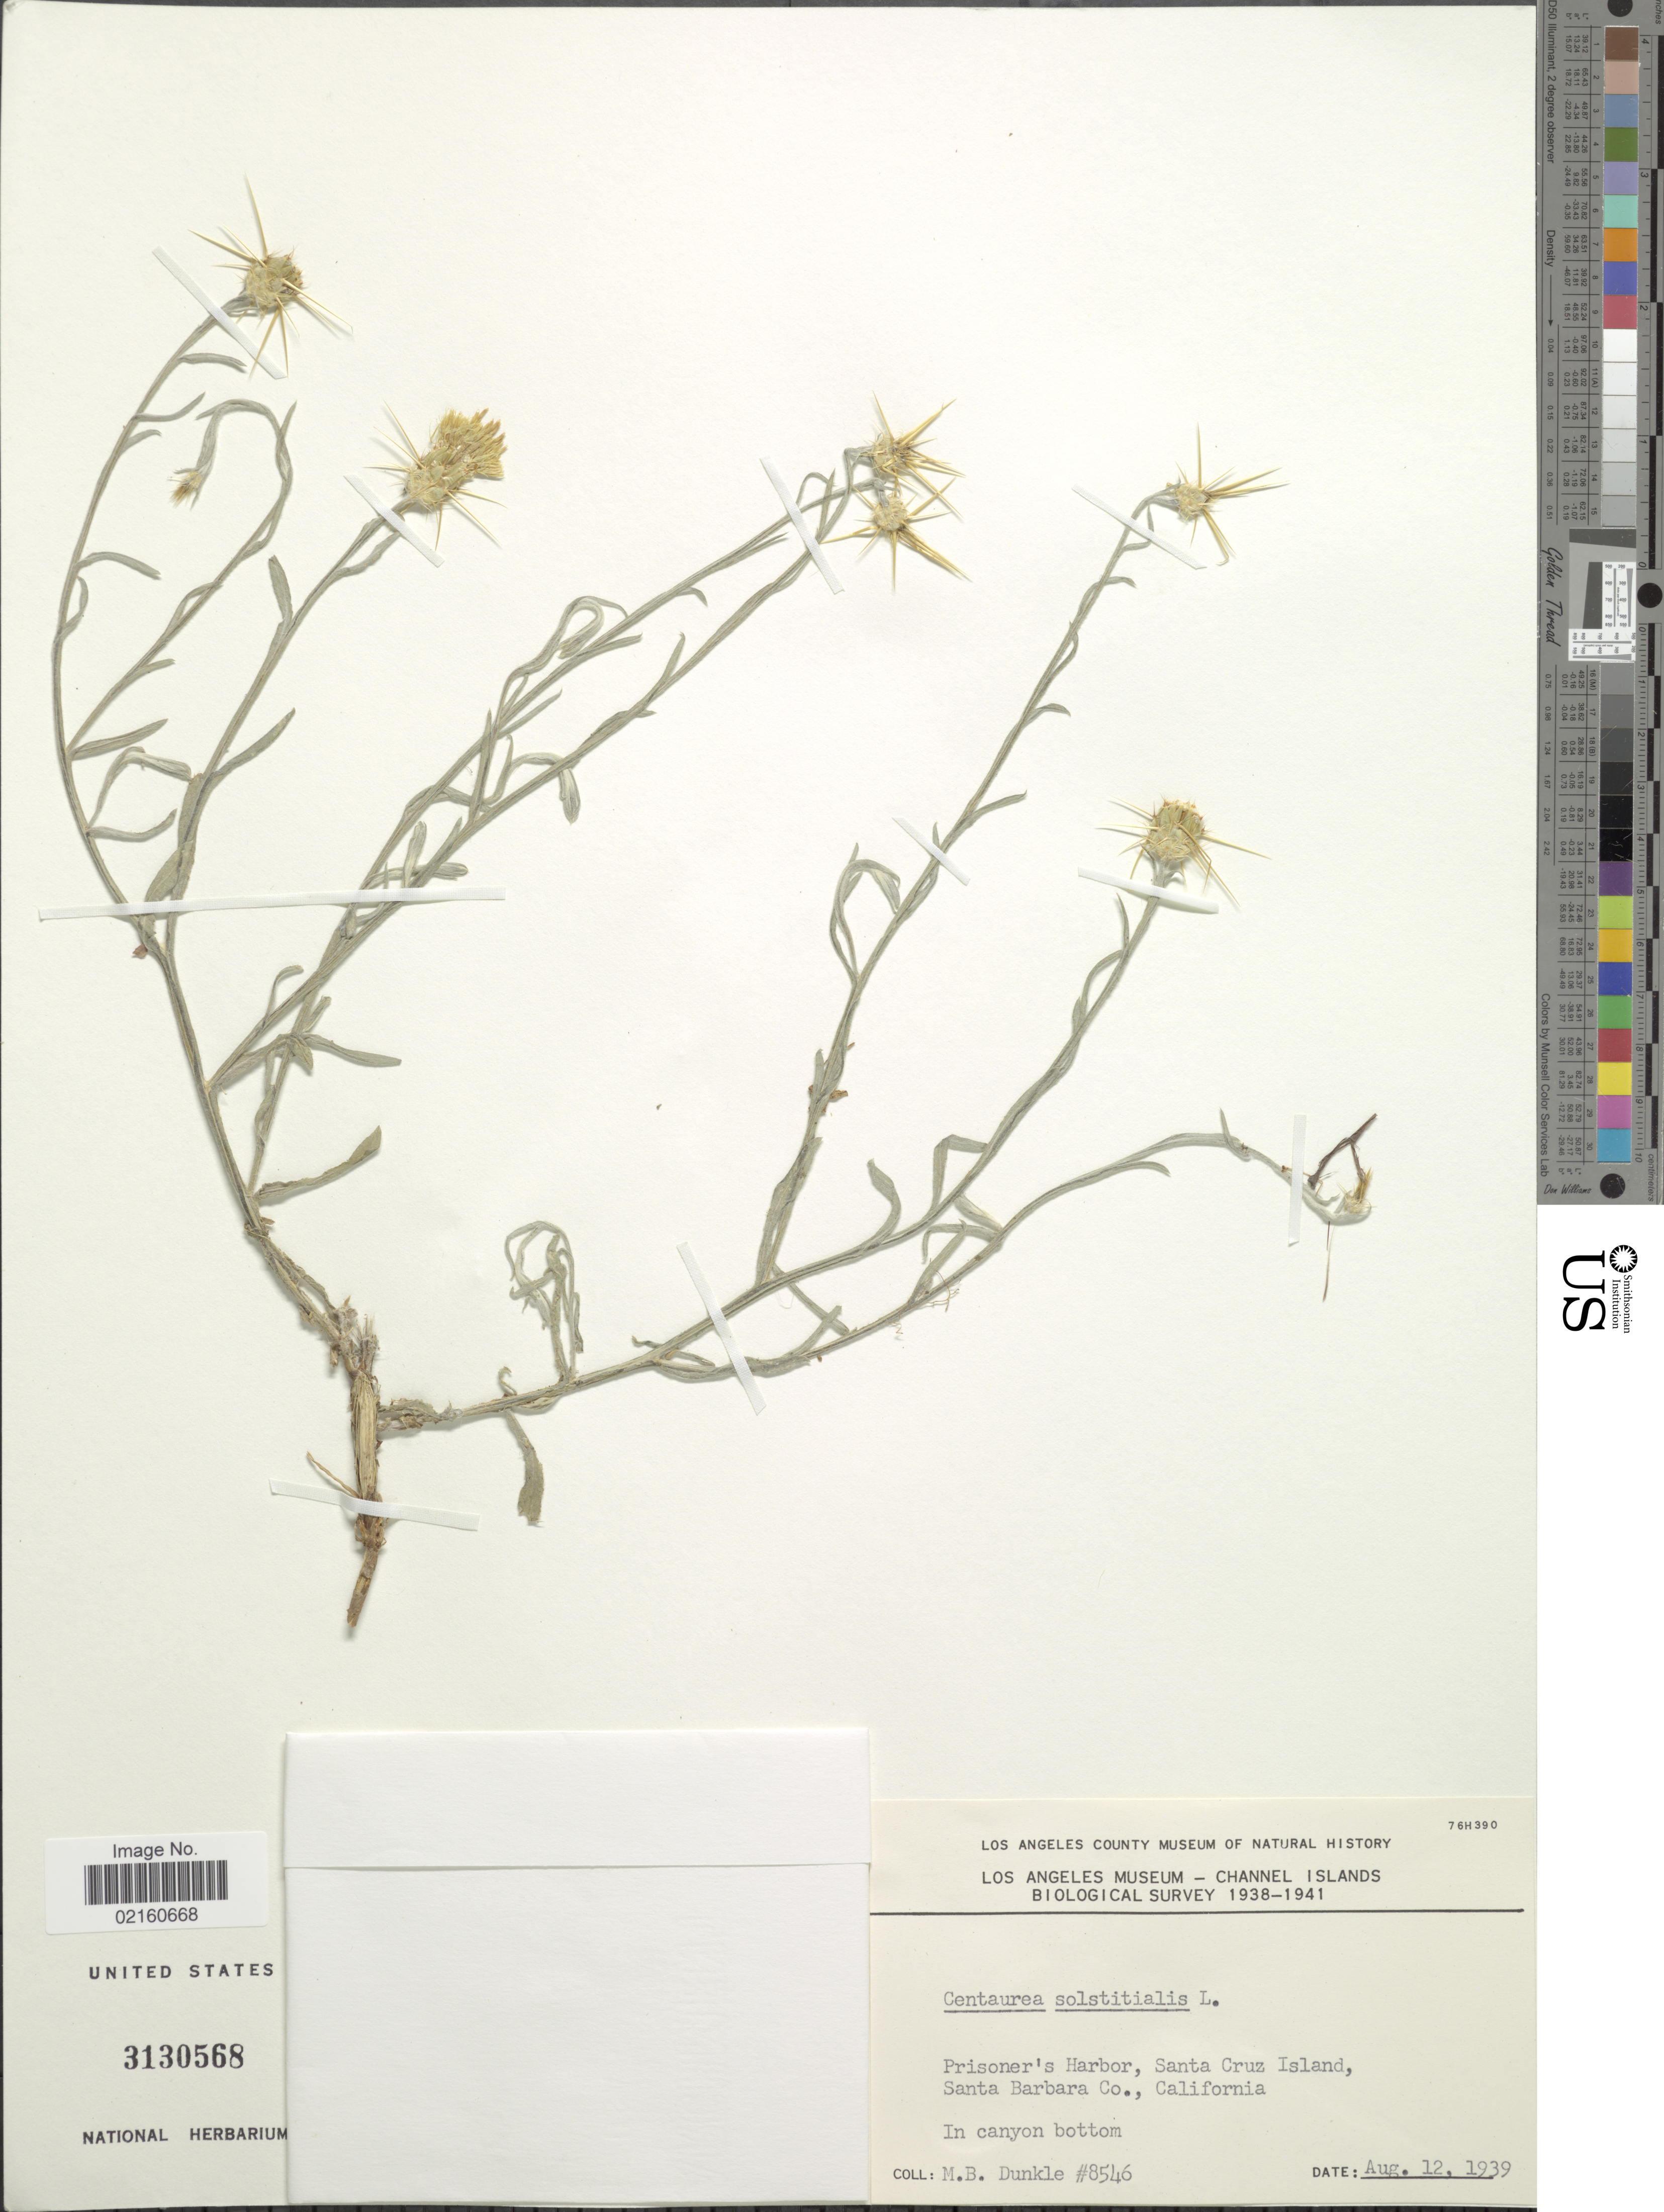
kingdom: Plantae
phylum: Tracheophyta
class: Magnoliopsida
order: Asterales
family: Asteraceae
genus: Centaurea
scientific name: Centaurea solstitialis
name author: L.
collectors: M. Dunkle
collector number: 8546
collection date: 1939-08-12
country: United States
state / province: California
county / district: Santa Barbara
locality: Prisoner's Harbor, Santa Cruz Island, Santa Barbara Co.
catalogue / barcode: US 3130568